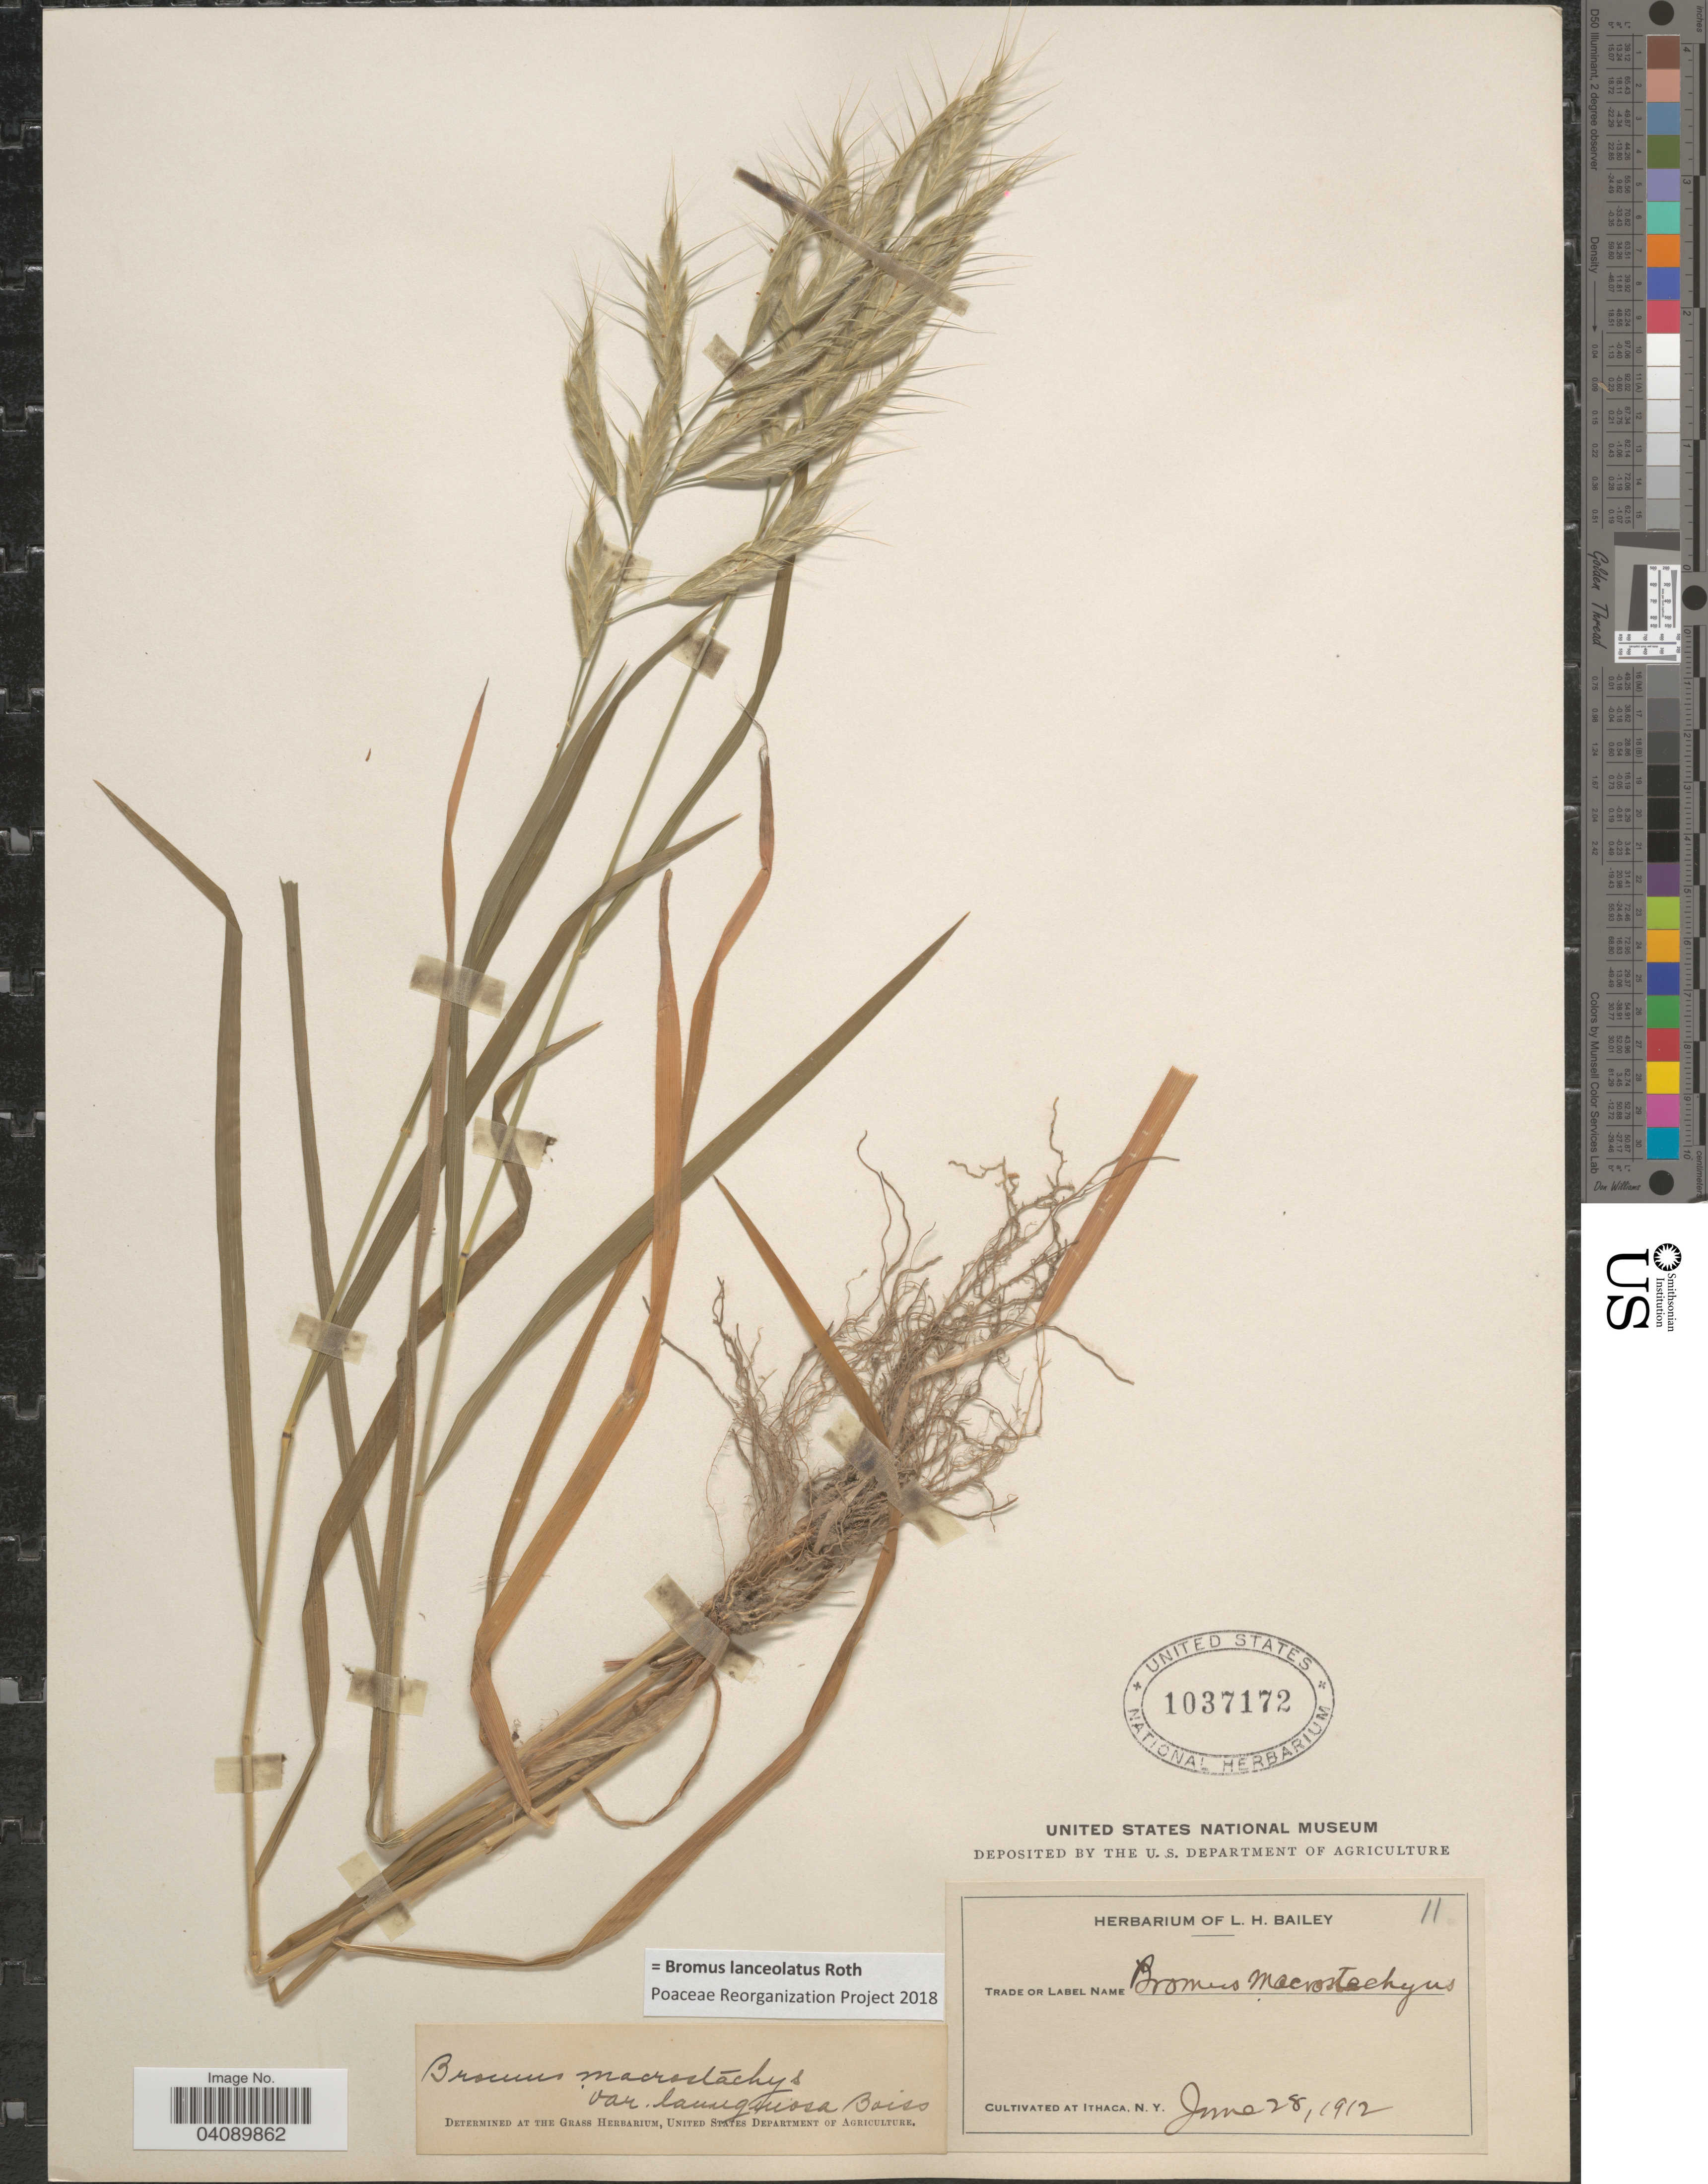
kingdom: Plantae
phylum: Tracheophyta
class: Liliopsida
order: Poales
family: Poaceae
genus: Bromus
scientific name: Bromus lanceolatus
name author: Roth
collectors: ex Herb. L.H. Bailey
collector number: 11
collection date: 1912-06-28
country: United States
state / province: New York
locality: Ithaca.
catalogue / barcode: US 1037172